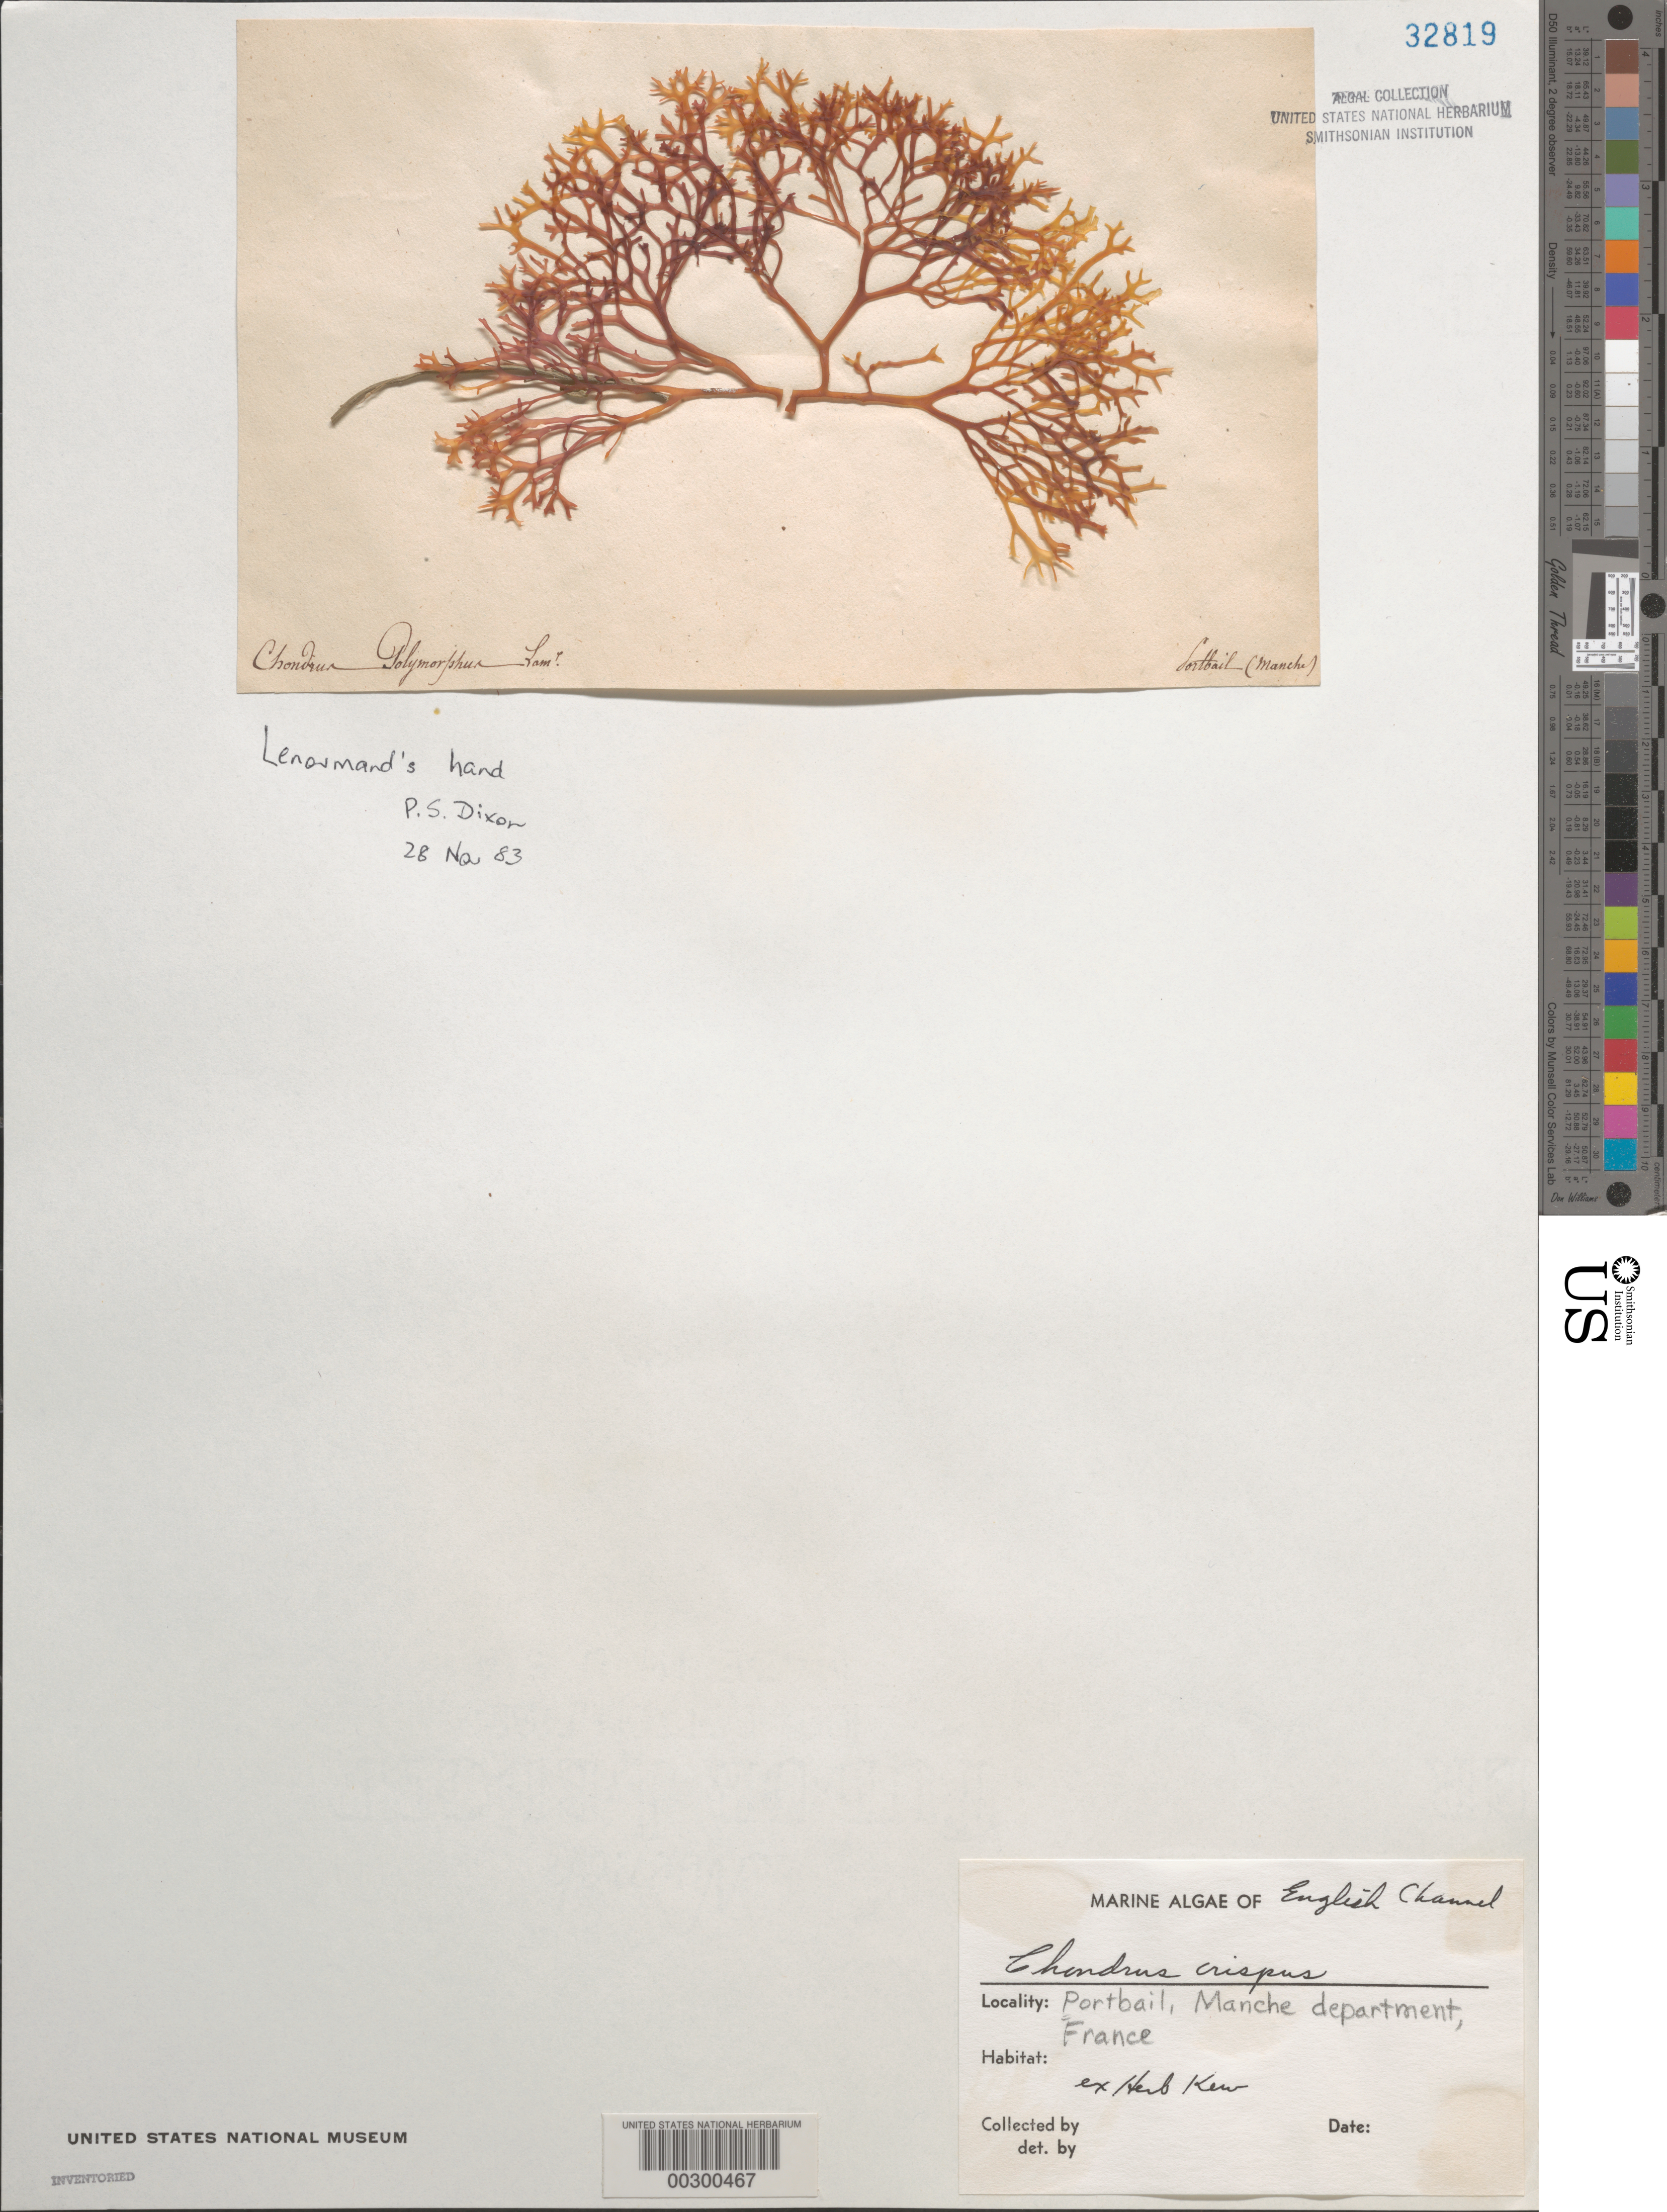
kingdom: Plantae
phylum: Rhodophyta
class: Florideophyceae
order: Gigartinales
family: Gigartinaceae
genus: Chondrus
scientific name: Chondrus crispus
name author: Stackh.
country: France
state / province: Normandie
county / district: Manche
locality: Portbail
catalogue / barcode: US 32819